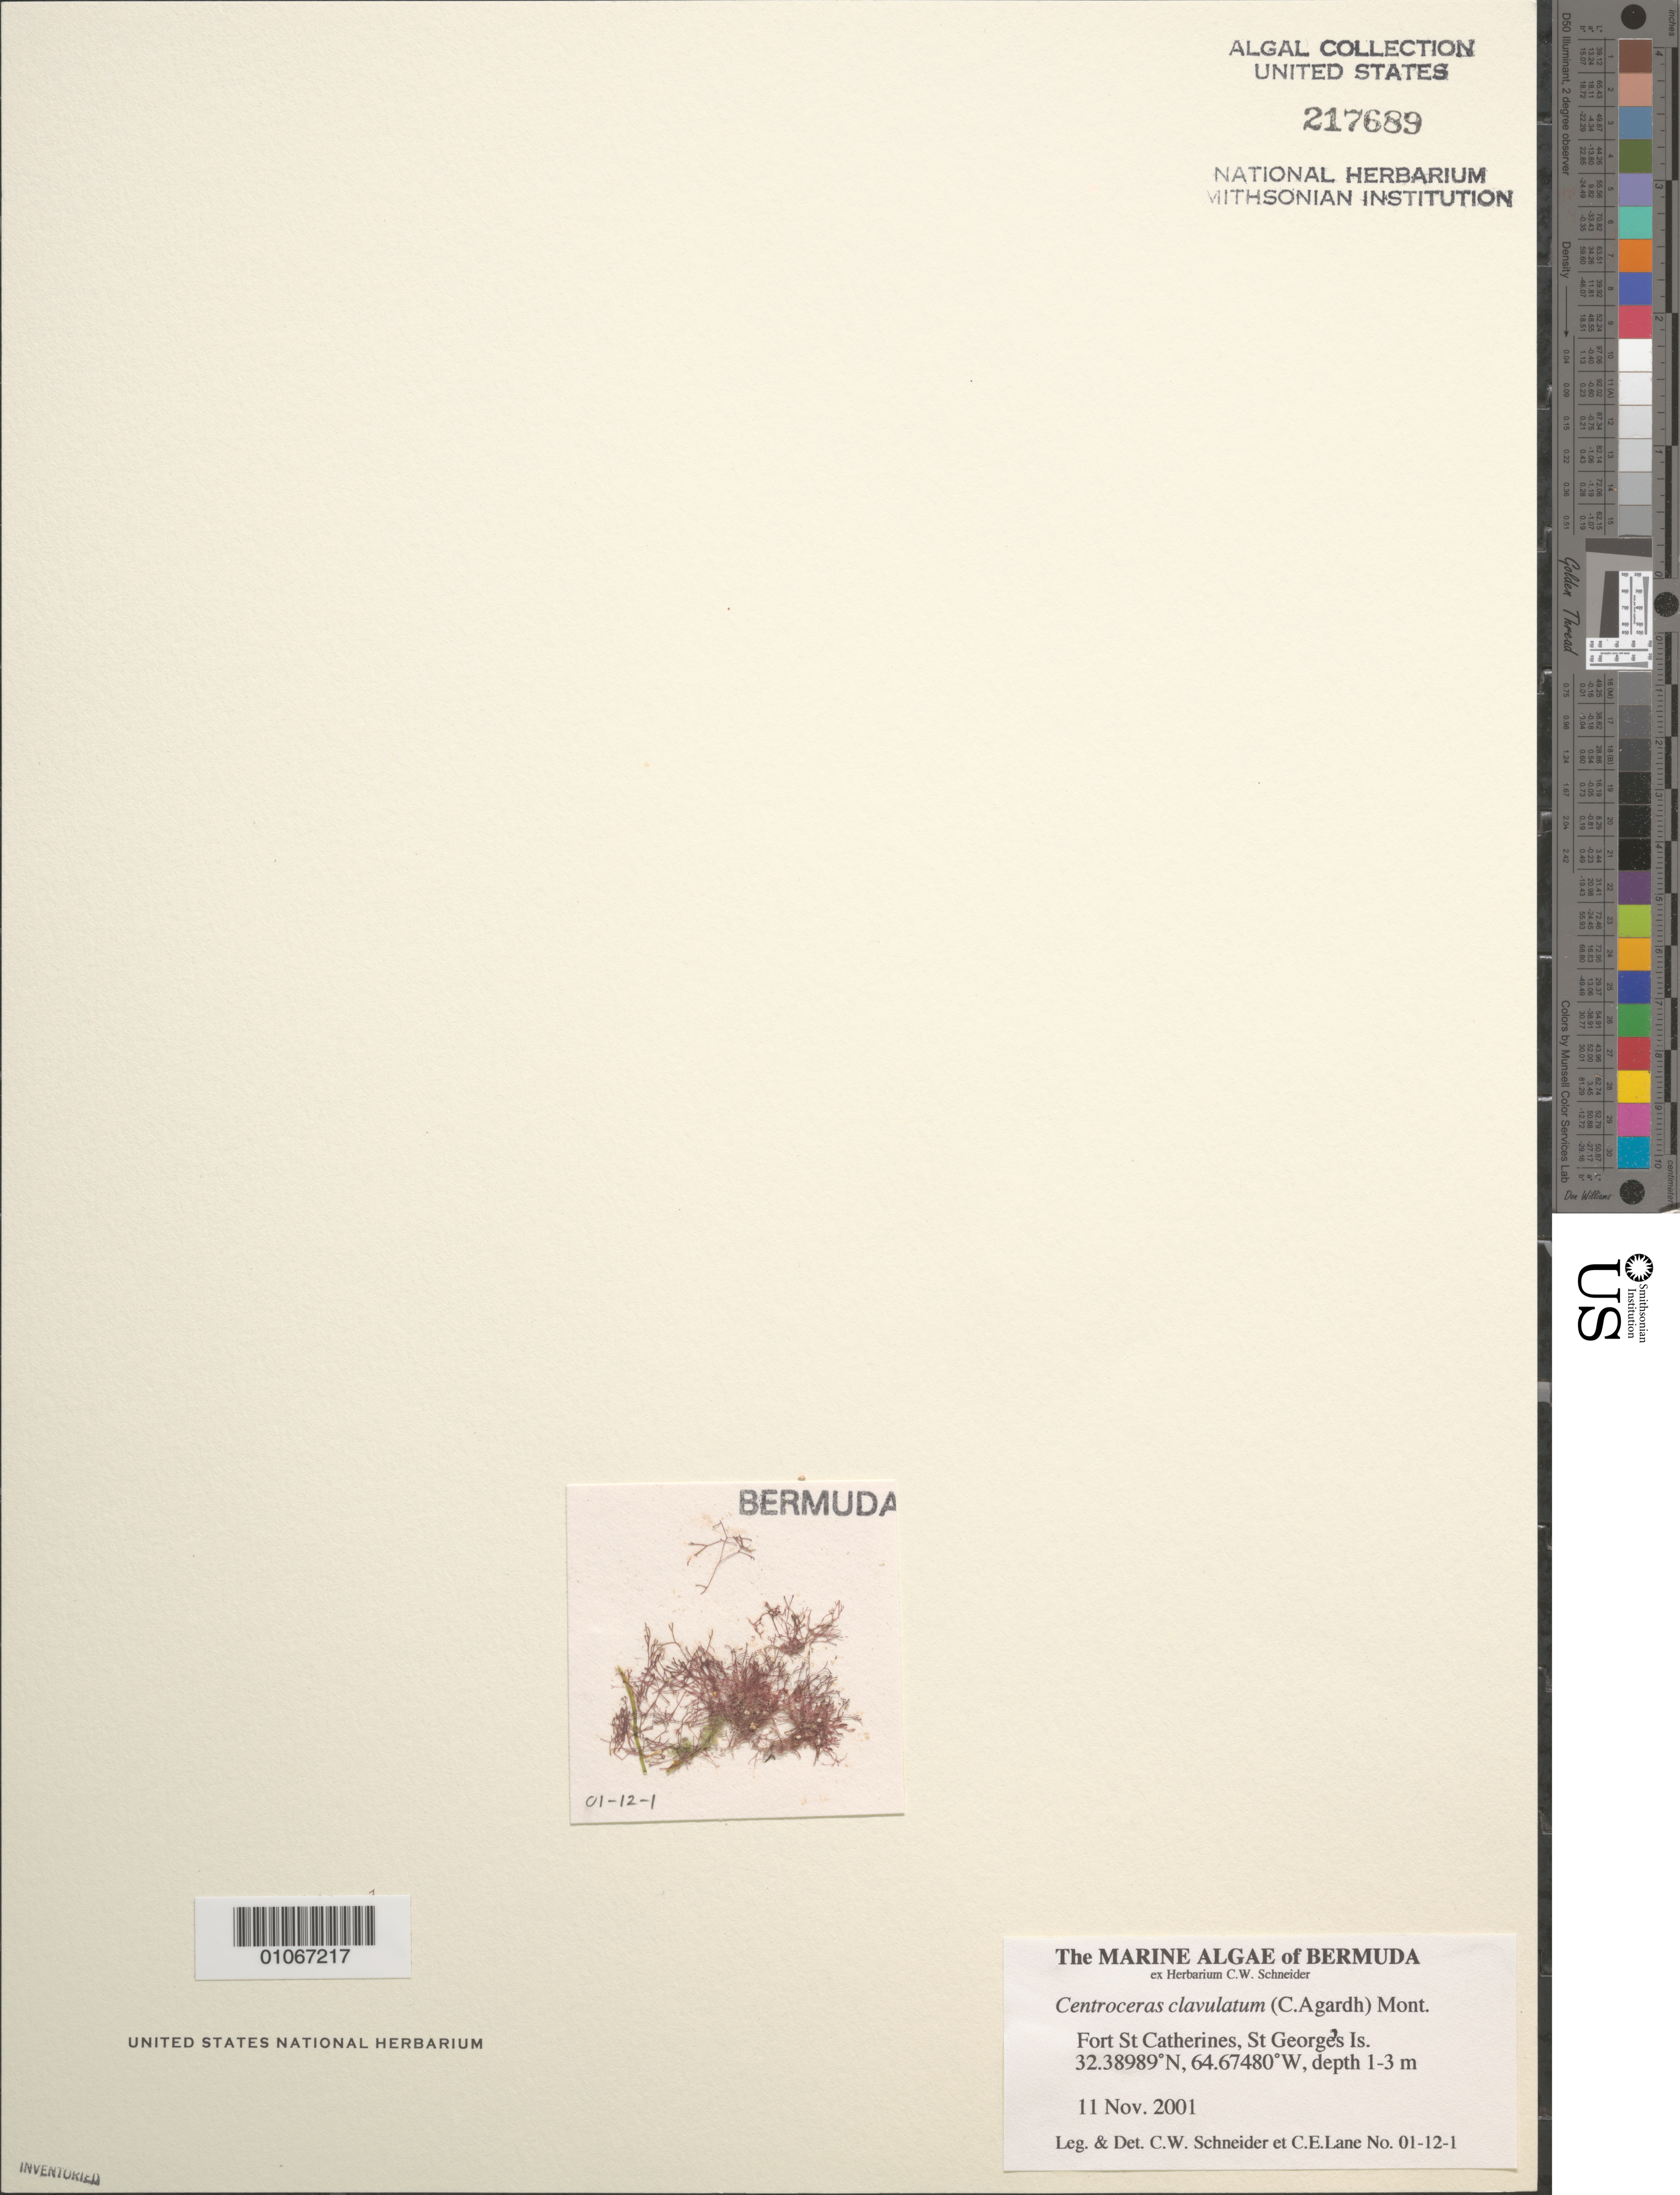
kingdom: Plantae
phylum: Rhodophyta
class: Florideophyceae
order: Ceramiales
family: Ceramiaceae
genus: Centroceras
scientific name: Centroceras clavulatum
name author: (C. Agardh) Mont.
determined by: Schneider, C. W.; Lane, C. E.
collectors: C. W. Schneider & C. E. Lane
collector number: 01-12-1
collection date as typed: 11 Nov 2001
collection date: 2001-11-11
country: Bermuda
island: St. George's Island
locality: Fort St. Catherines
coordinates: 32.38989 N, 64.67480 W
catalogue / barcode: US 217689